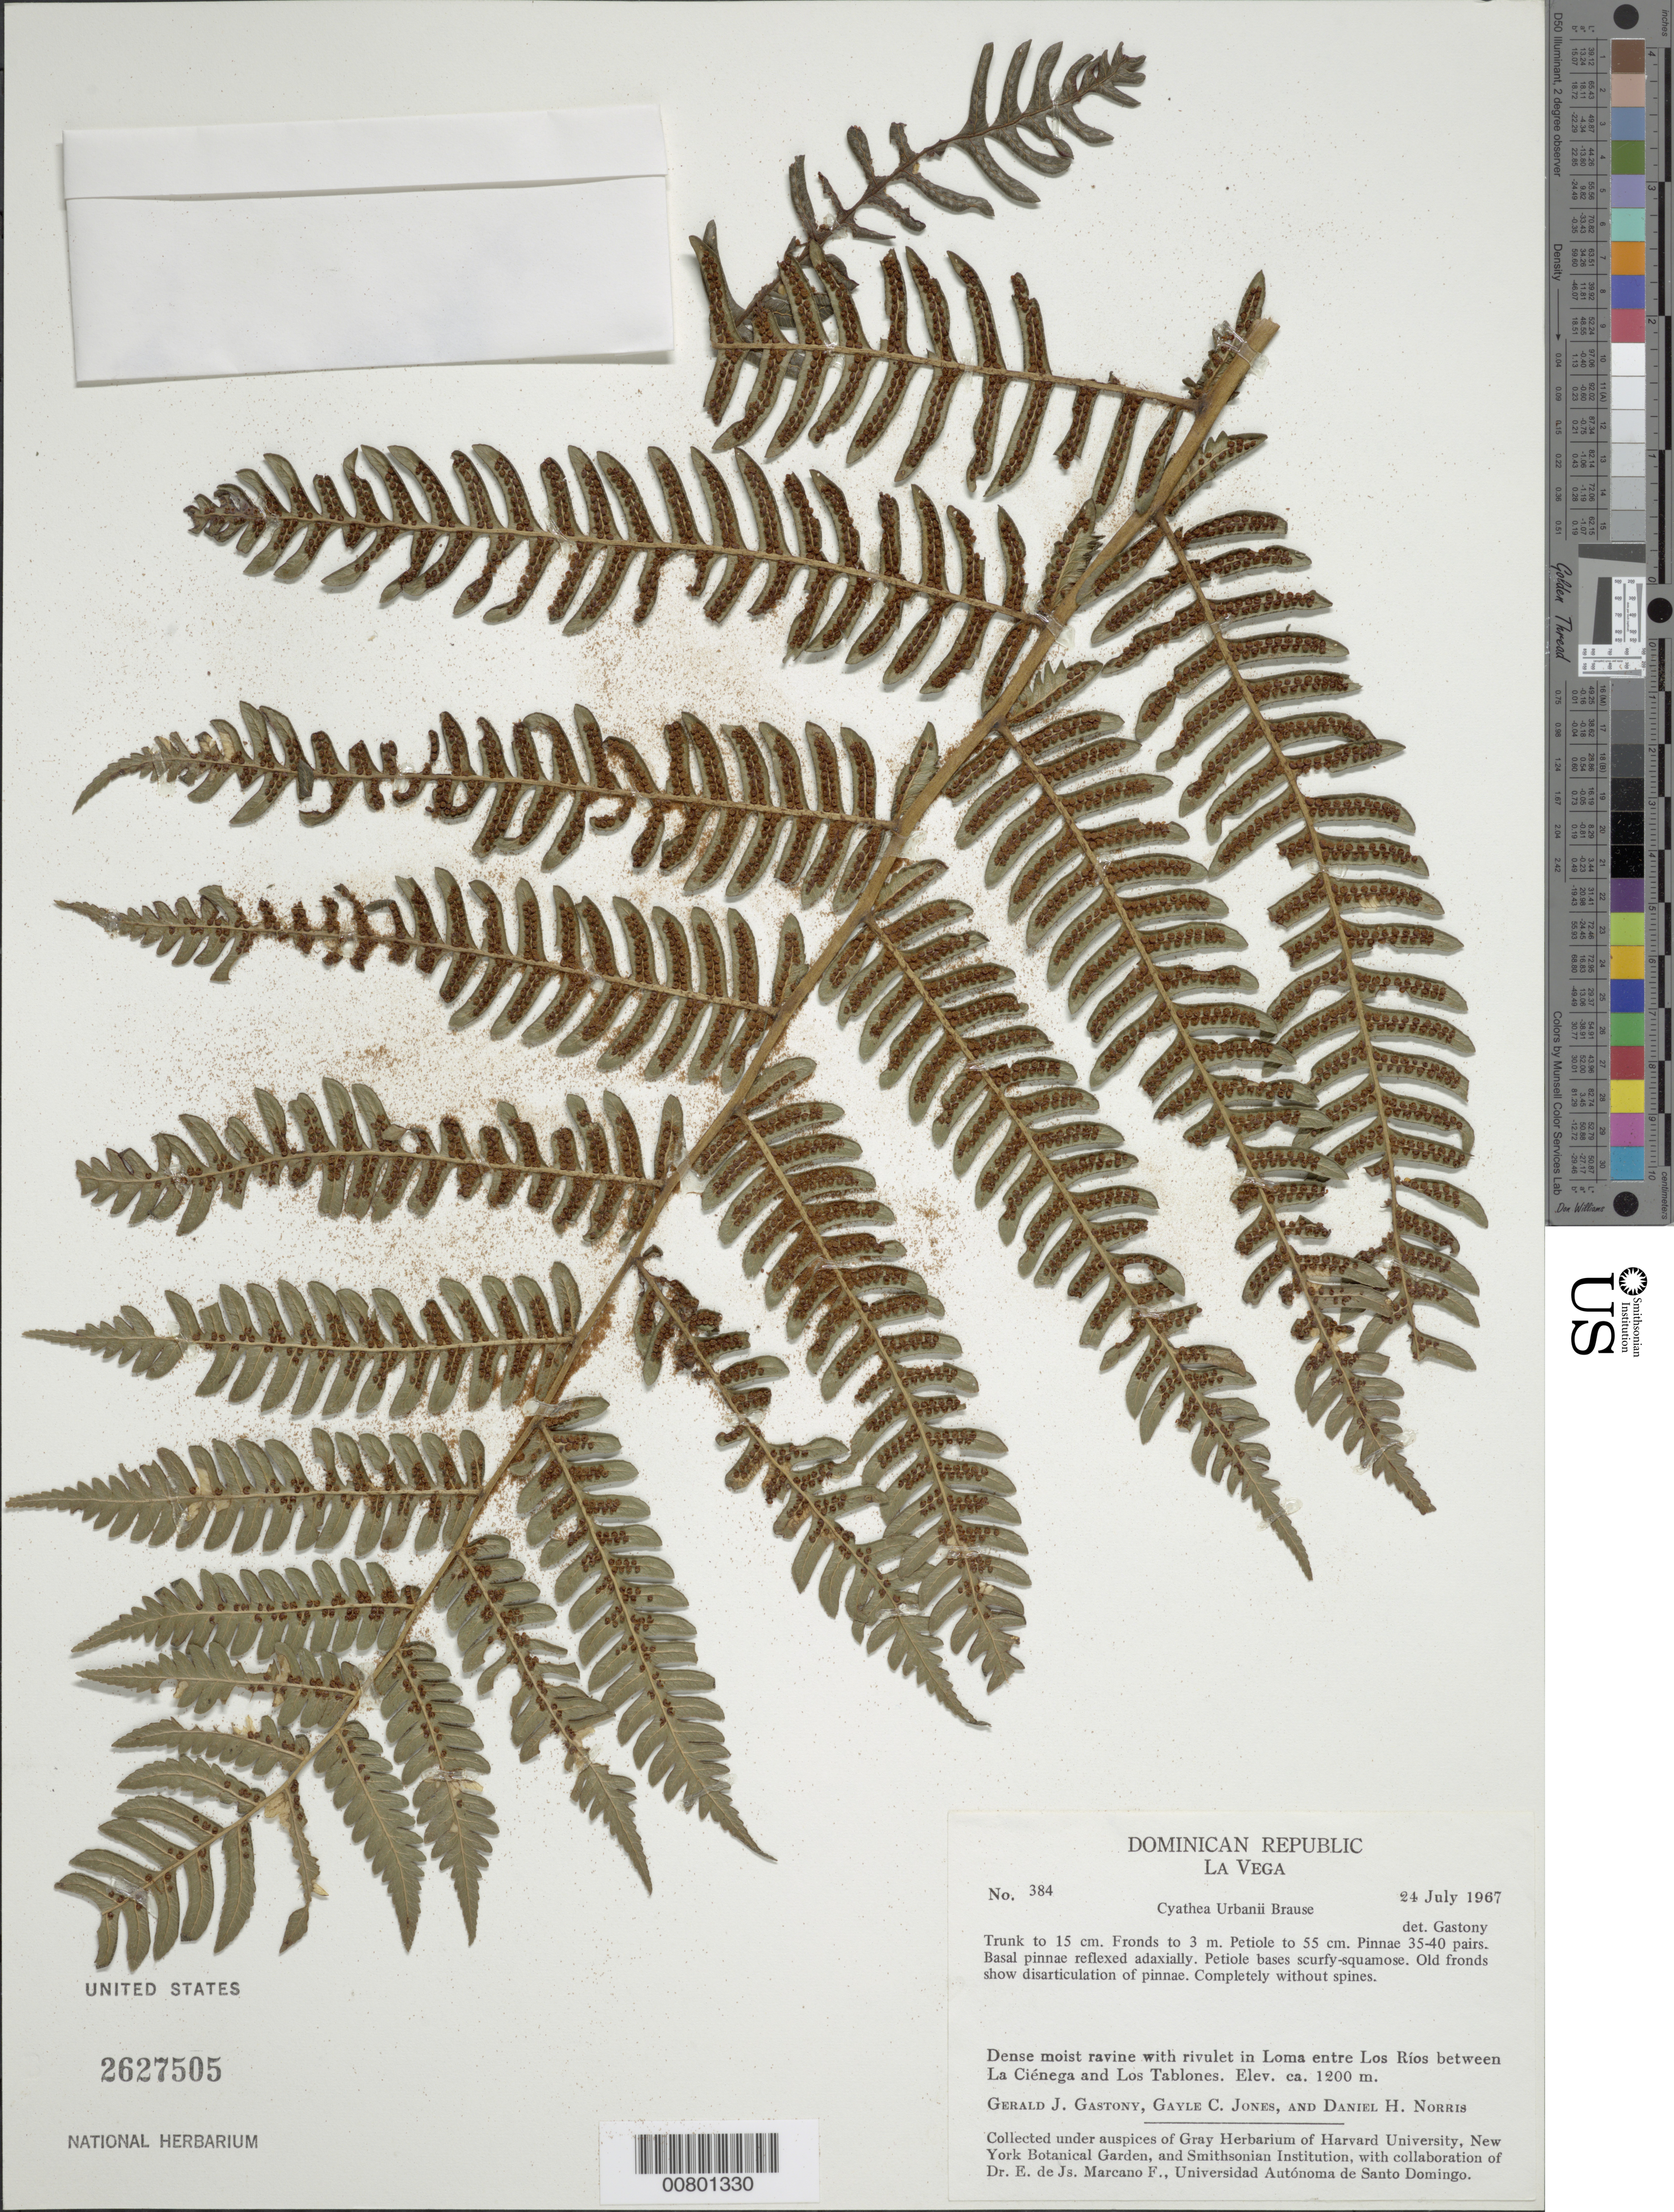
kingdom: Plantae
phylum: Tracheophyta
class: Polypodiopsida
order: Cyatheales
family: Cyatheaceae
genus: Alsophila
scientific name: Alsophila urbanii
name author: (Brause) R.M. Tryon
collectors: G. Gastony, G. C. Jones & D. H. Norris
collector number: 384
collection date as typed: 24 Jul 1967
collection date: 1967-07-24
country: Dominican Republic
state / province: La Vega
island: Hispaniola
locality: Loma entre Los Ríos between La Ciénega and Los Tablones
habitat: Dense moist ravine with rivulet in Loma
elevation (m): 1200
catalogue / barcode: US 2627505